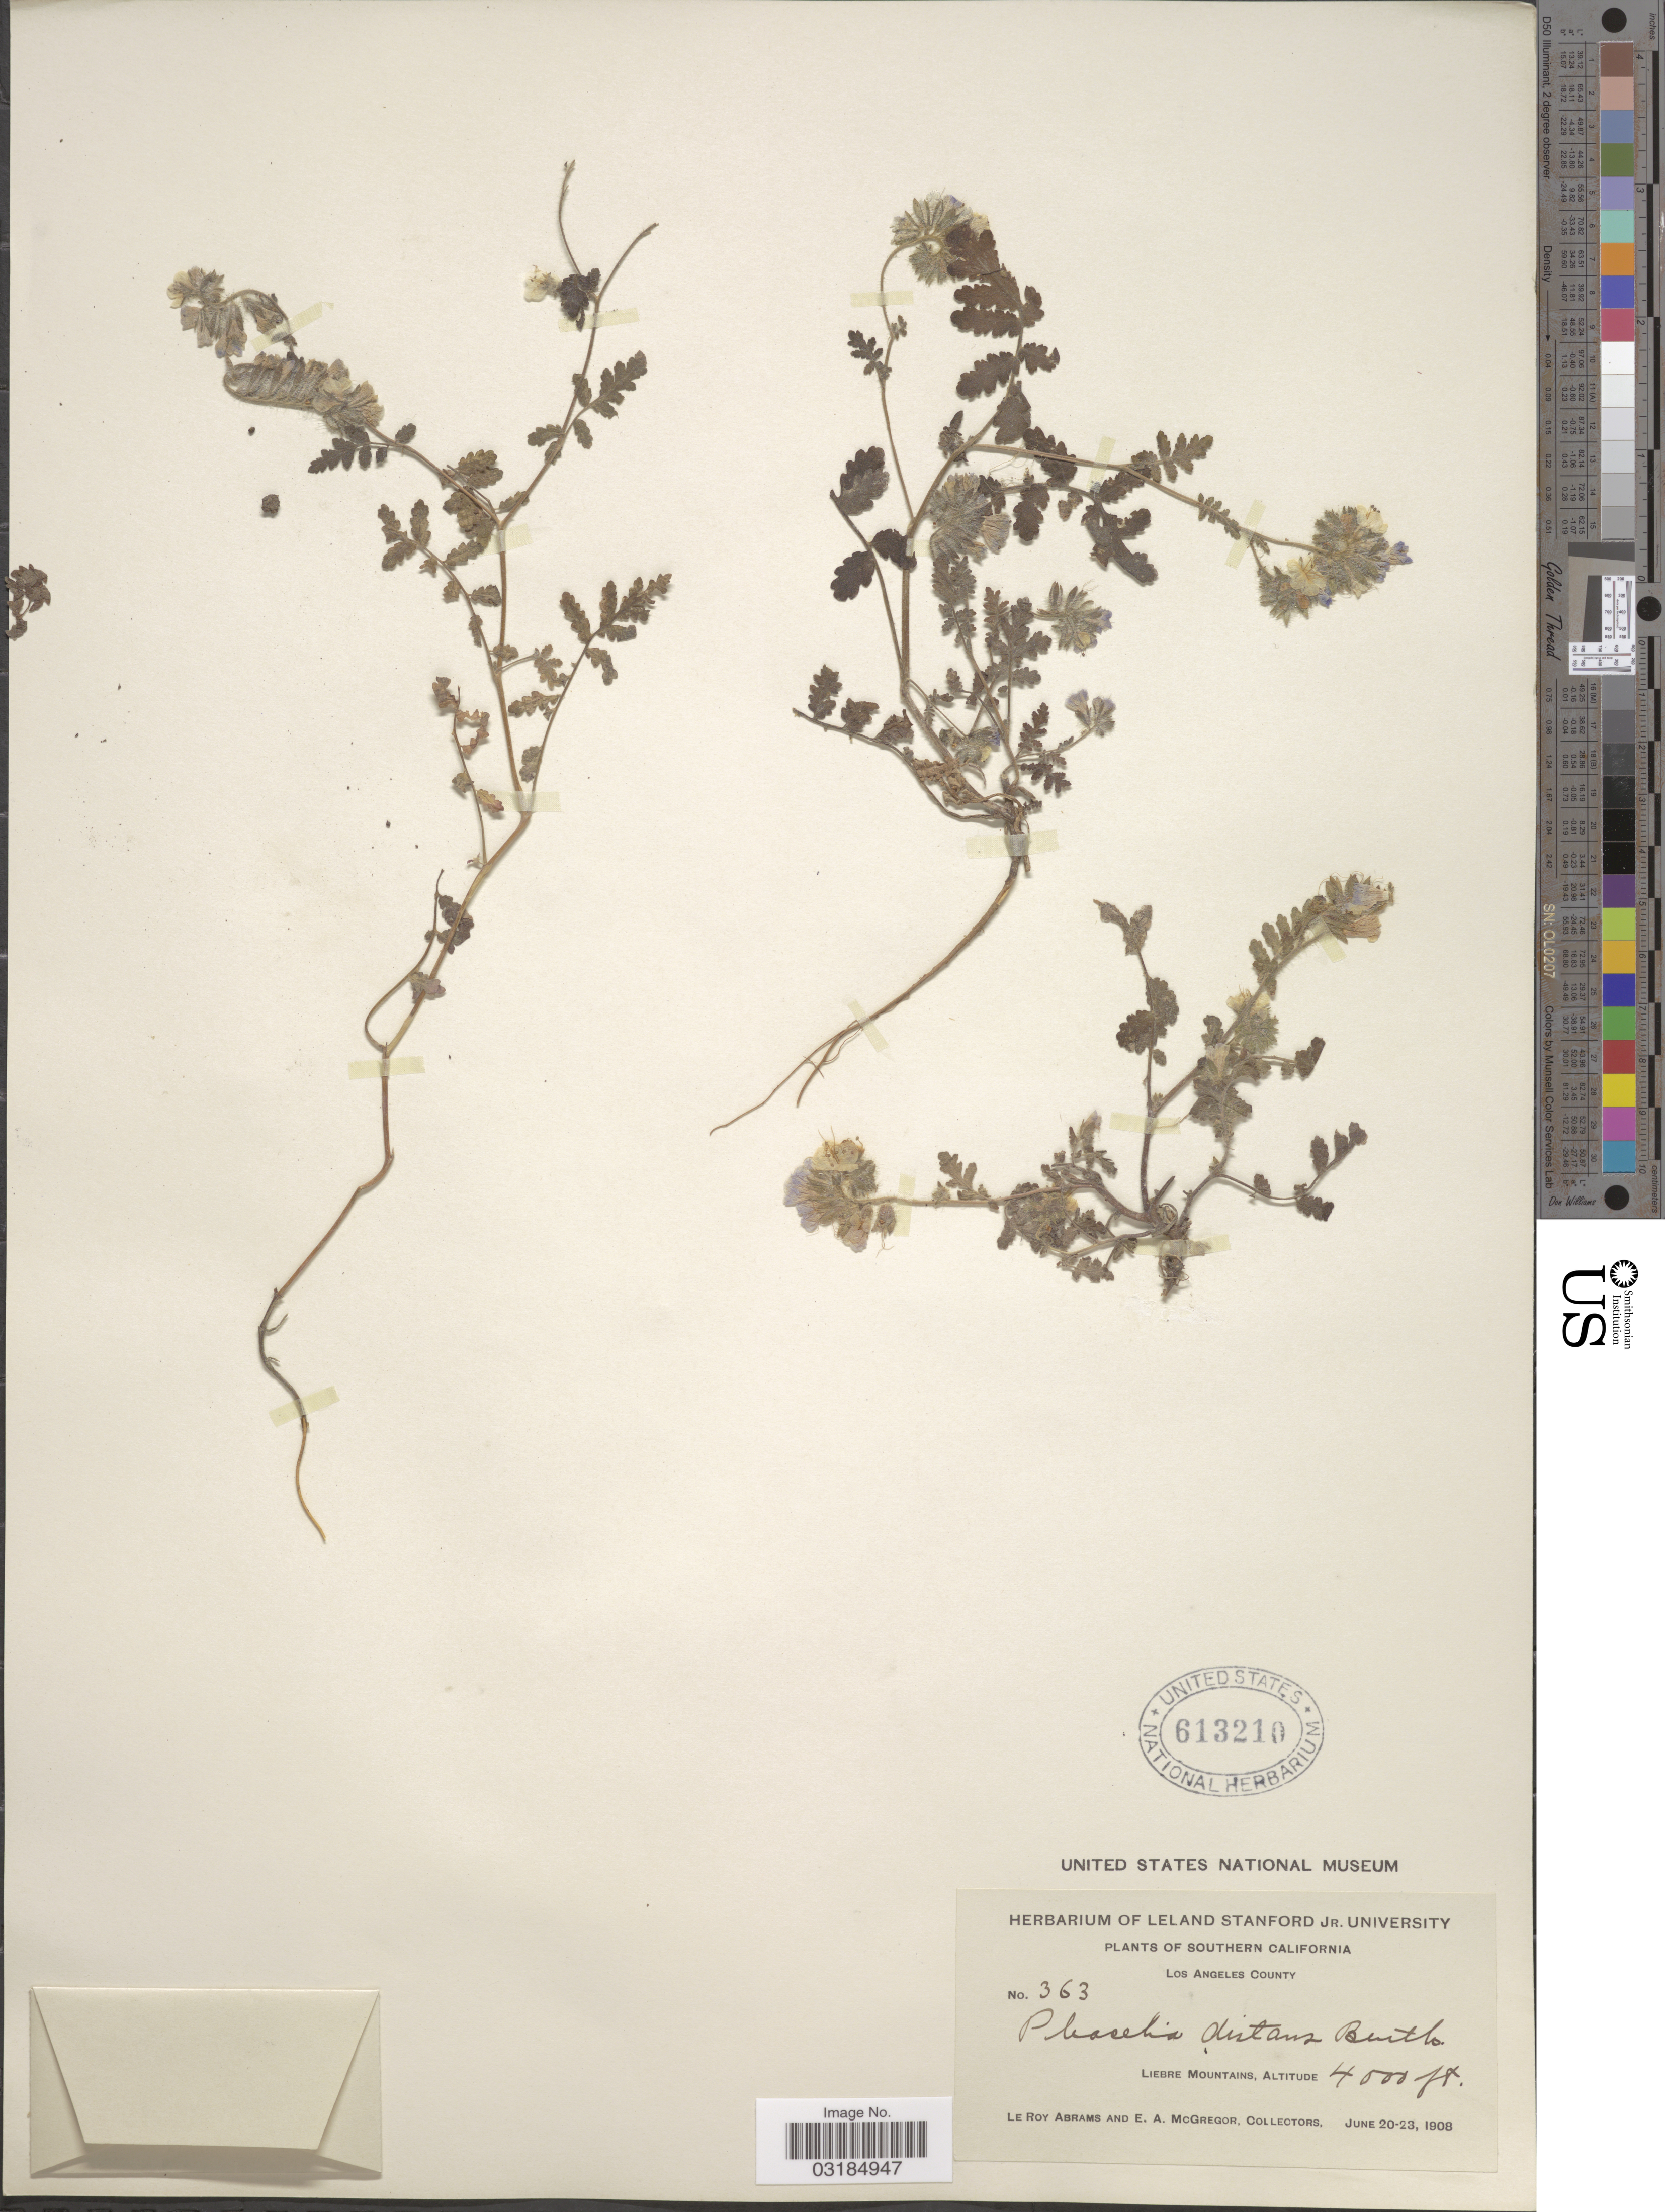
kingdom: Plantae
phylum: Tracheophyta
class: Magnoliopsida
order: Boraginales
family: Hydrophyllaceae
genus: Phacelia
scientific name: Phacelia cicutaria var. hispida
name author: (A. Gray) J.T. Howell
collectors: L. Abrams & E. A. McGregor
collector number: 363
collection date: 1908-06-20/1908-06-23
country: United States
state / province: California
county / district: Los Angeles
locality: Southern California. Los Angeles County. Liebre Mountains.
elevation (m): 1219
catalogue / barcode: US 613210